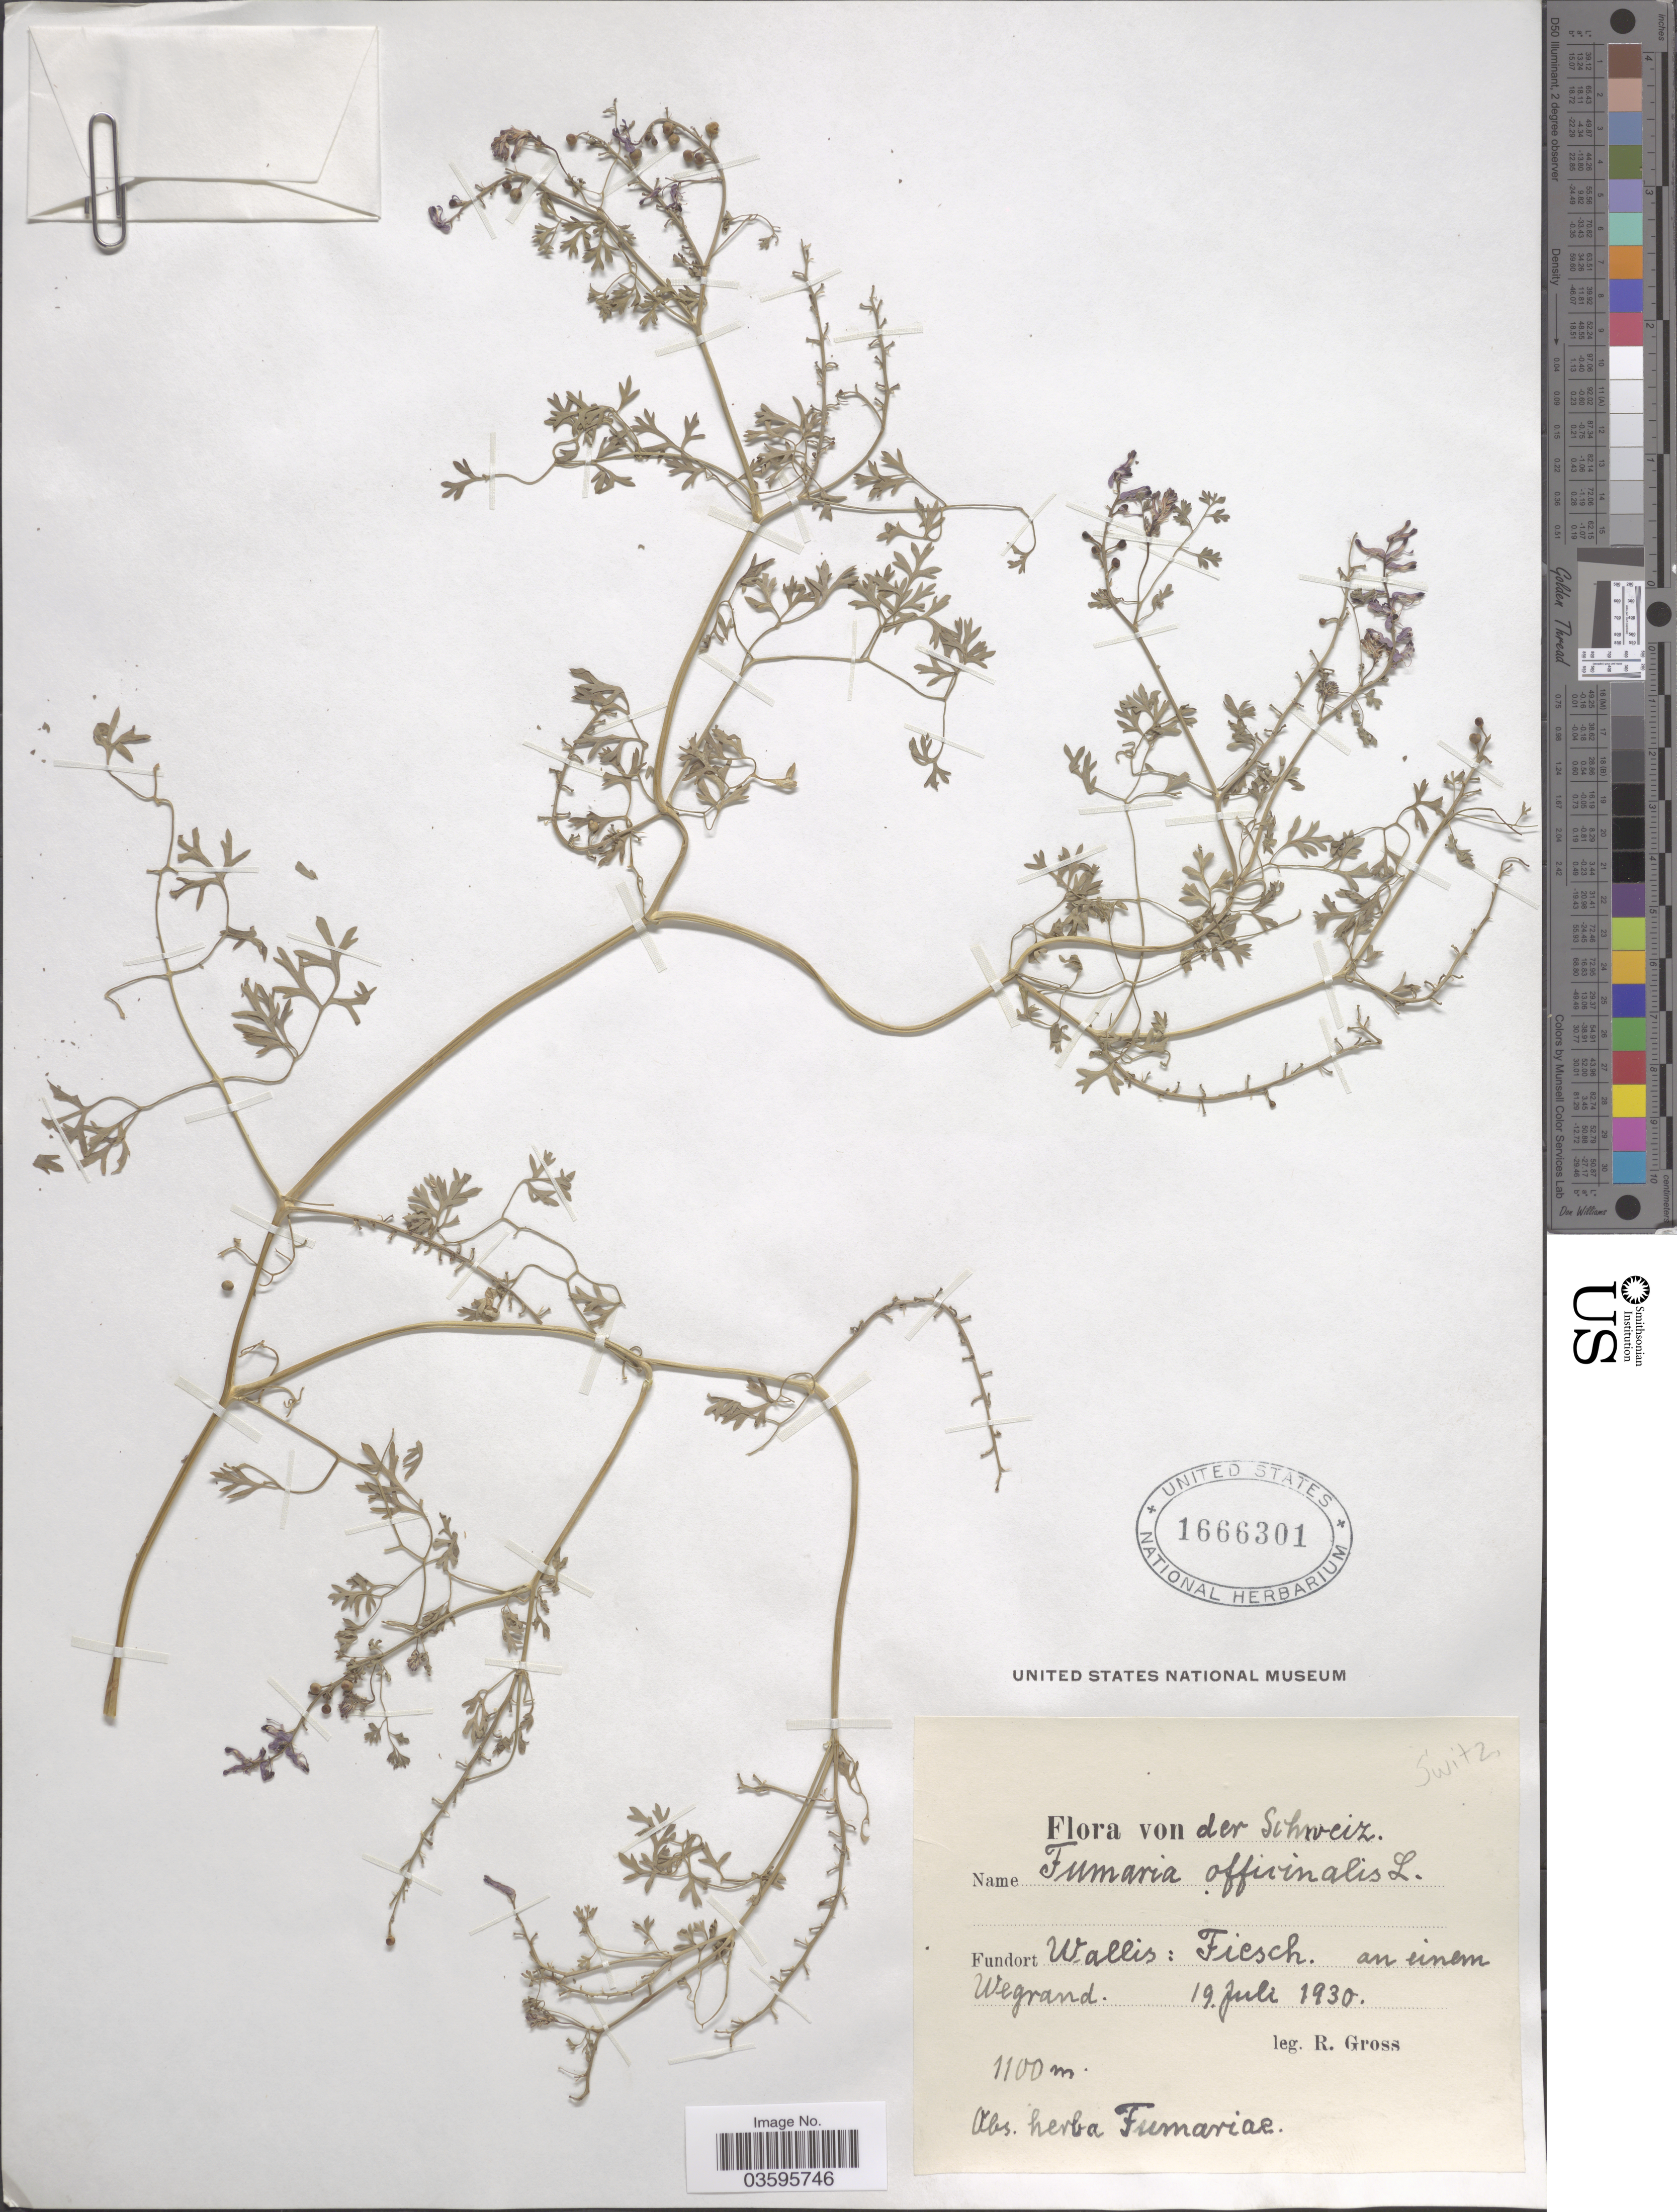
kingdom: Plantae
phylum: Tracheophyta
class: Magnoliopsida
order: Ranunculales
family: Papaveraceae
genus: Fumaria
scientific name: Fumaria sp.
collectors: R. Gross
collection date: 1930-07-19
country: Switzerland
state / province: Schwyz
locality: Schweiz. Fundort Wallis: Fiesch. an einem Wegrand.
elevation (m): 1100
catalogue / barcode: US 1666301